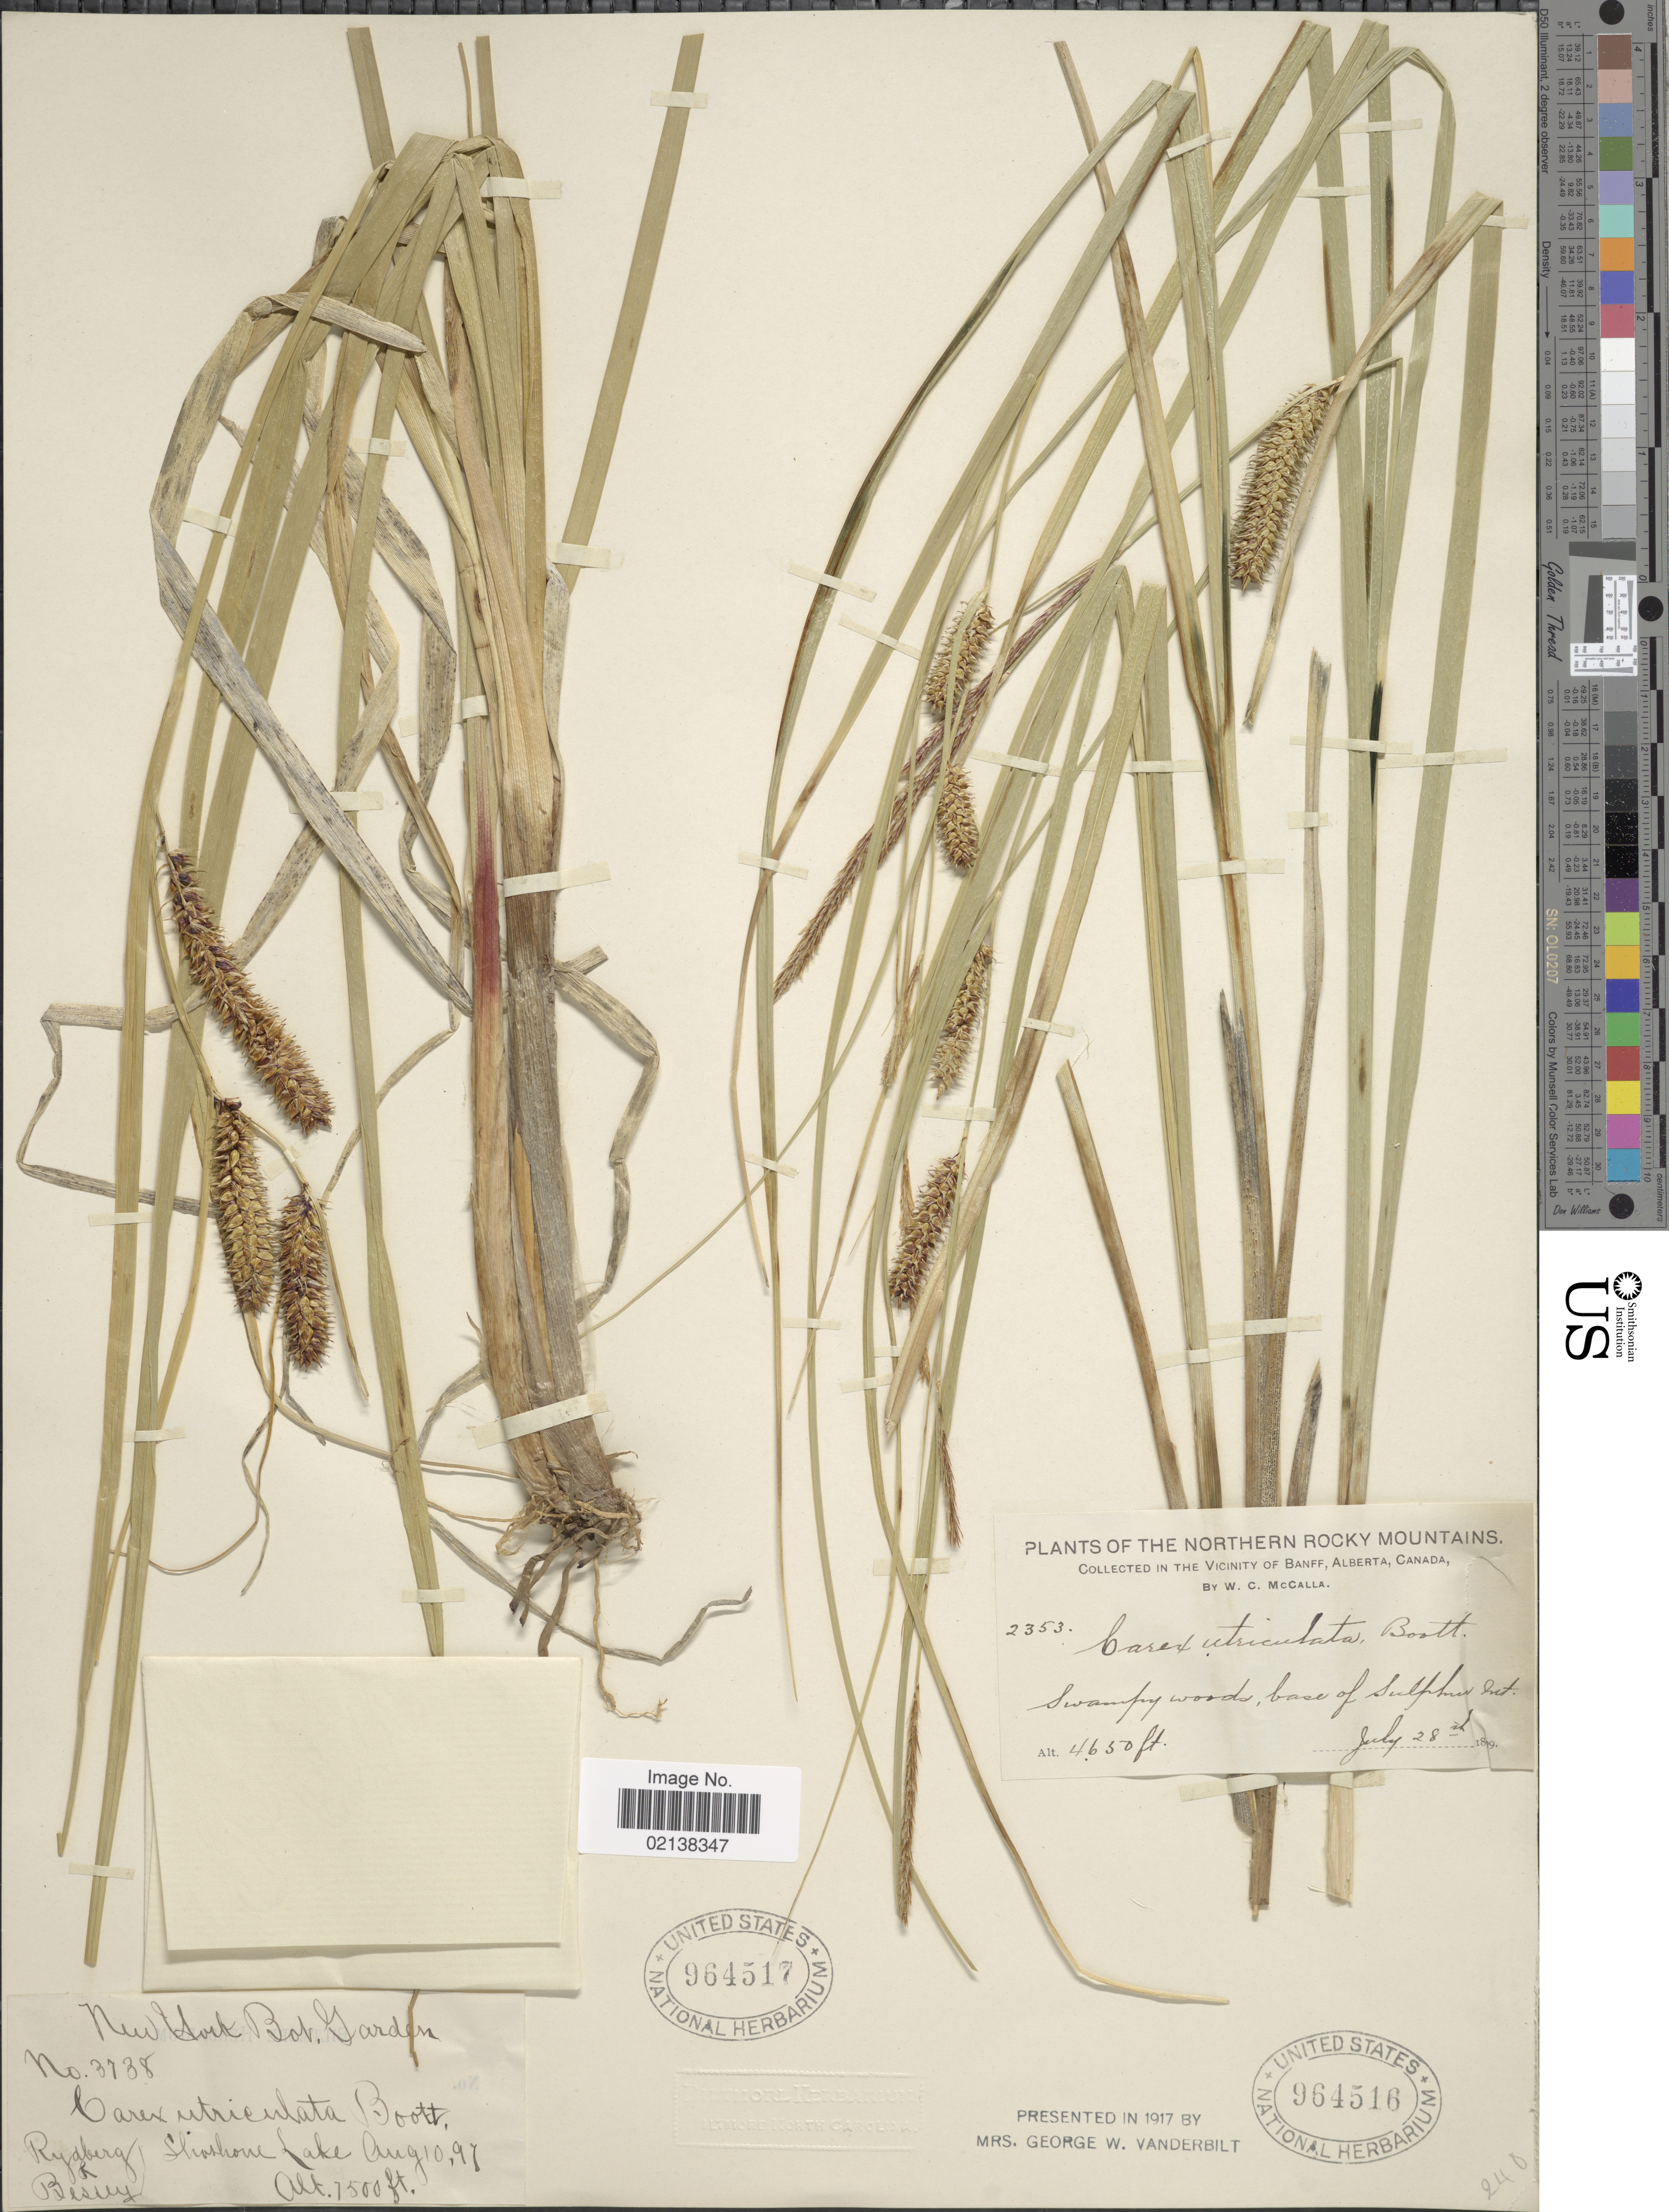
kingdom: Plantae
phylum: Tracheophyta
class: Liliopsida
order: Poales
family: Cyperaceae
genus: Carex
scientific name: Carex utriculata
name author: Boott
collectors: P. Rydberg & -. Bessey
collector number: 3738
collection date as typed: Transcribed d/m/y: 10/8/97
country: United States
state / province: New York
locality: New York Bot. Garden, Seashore Lake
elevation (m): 2286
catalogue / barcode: US 964517-2